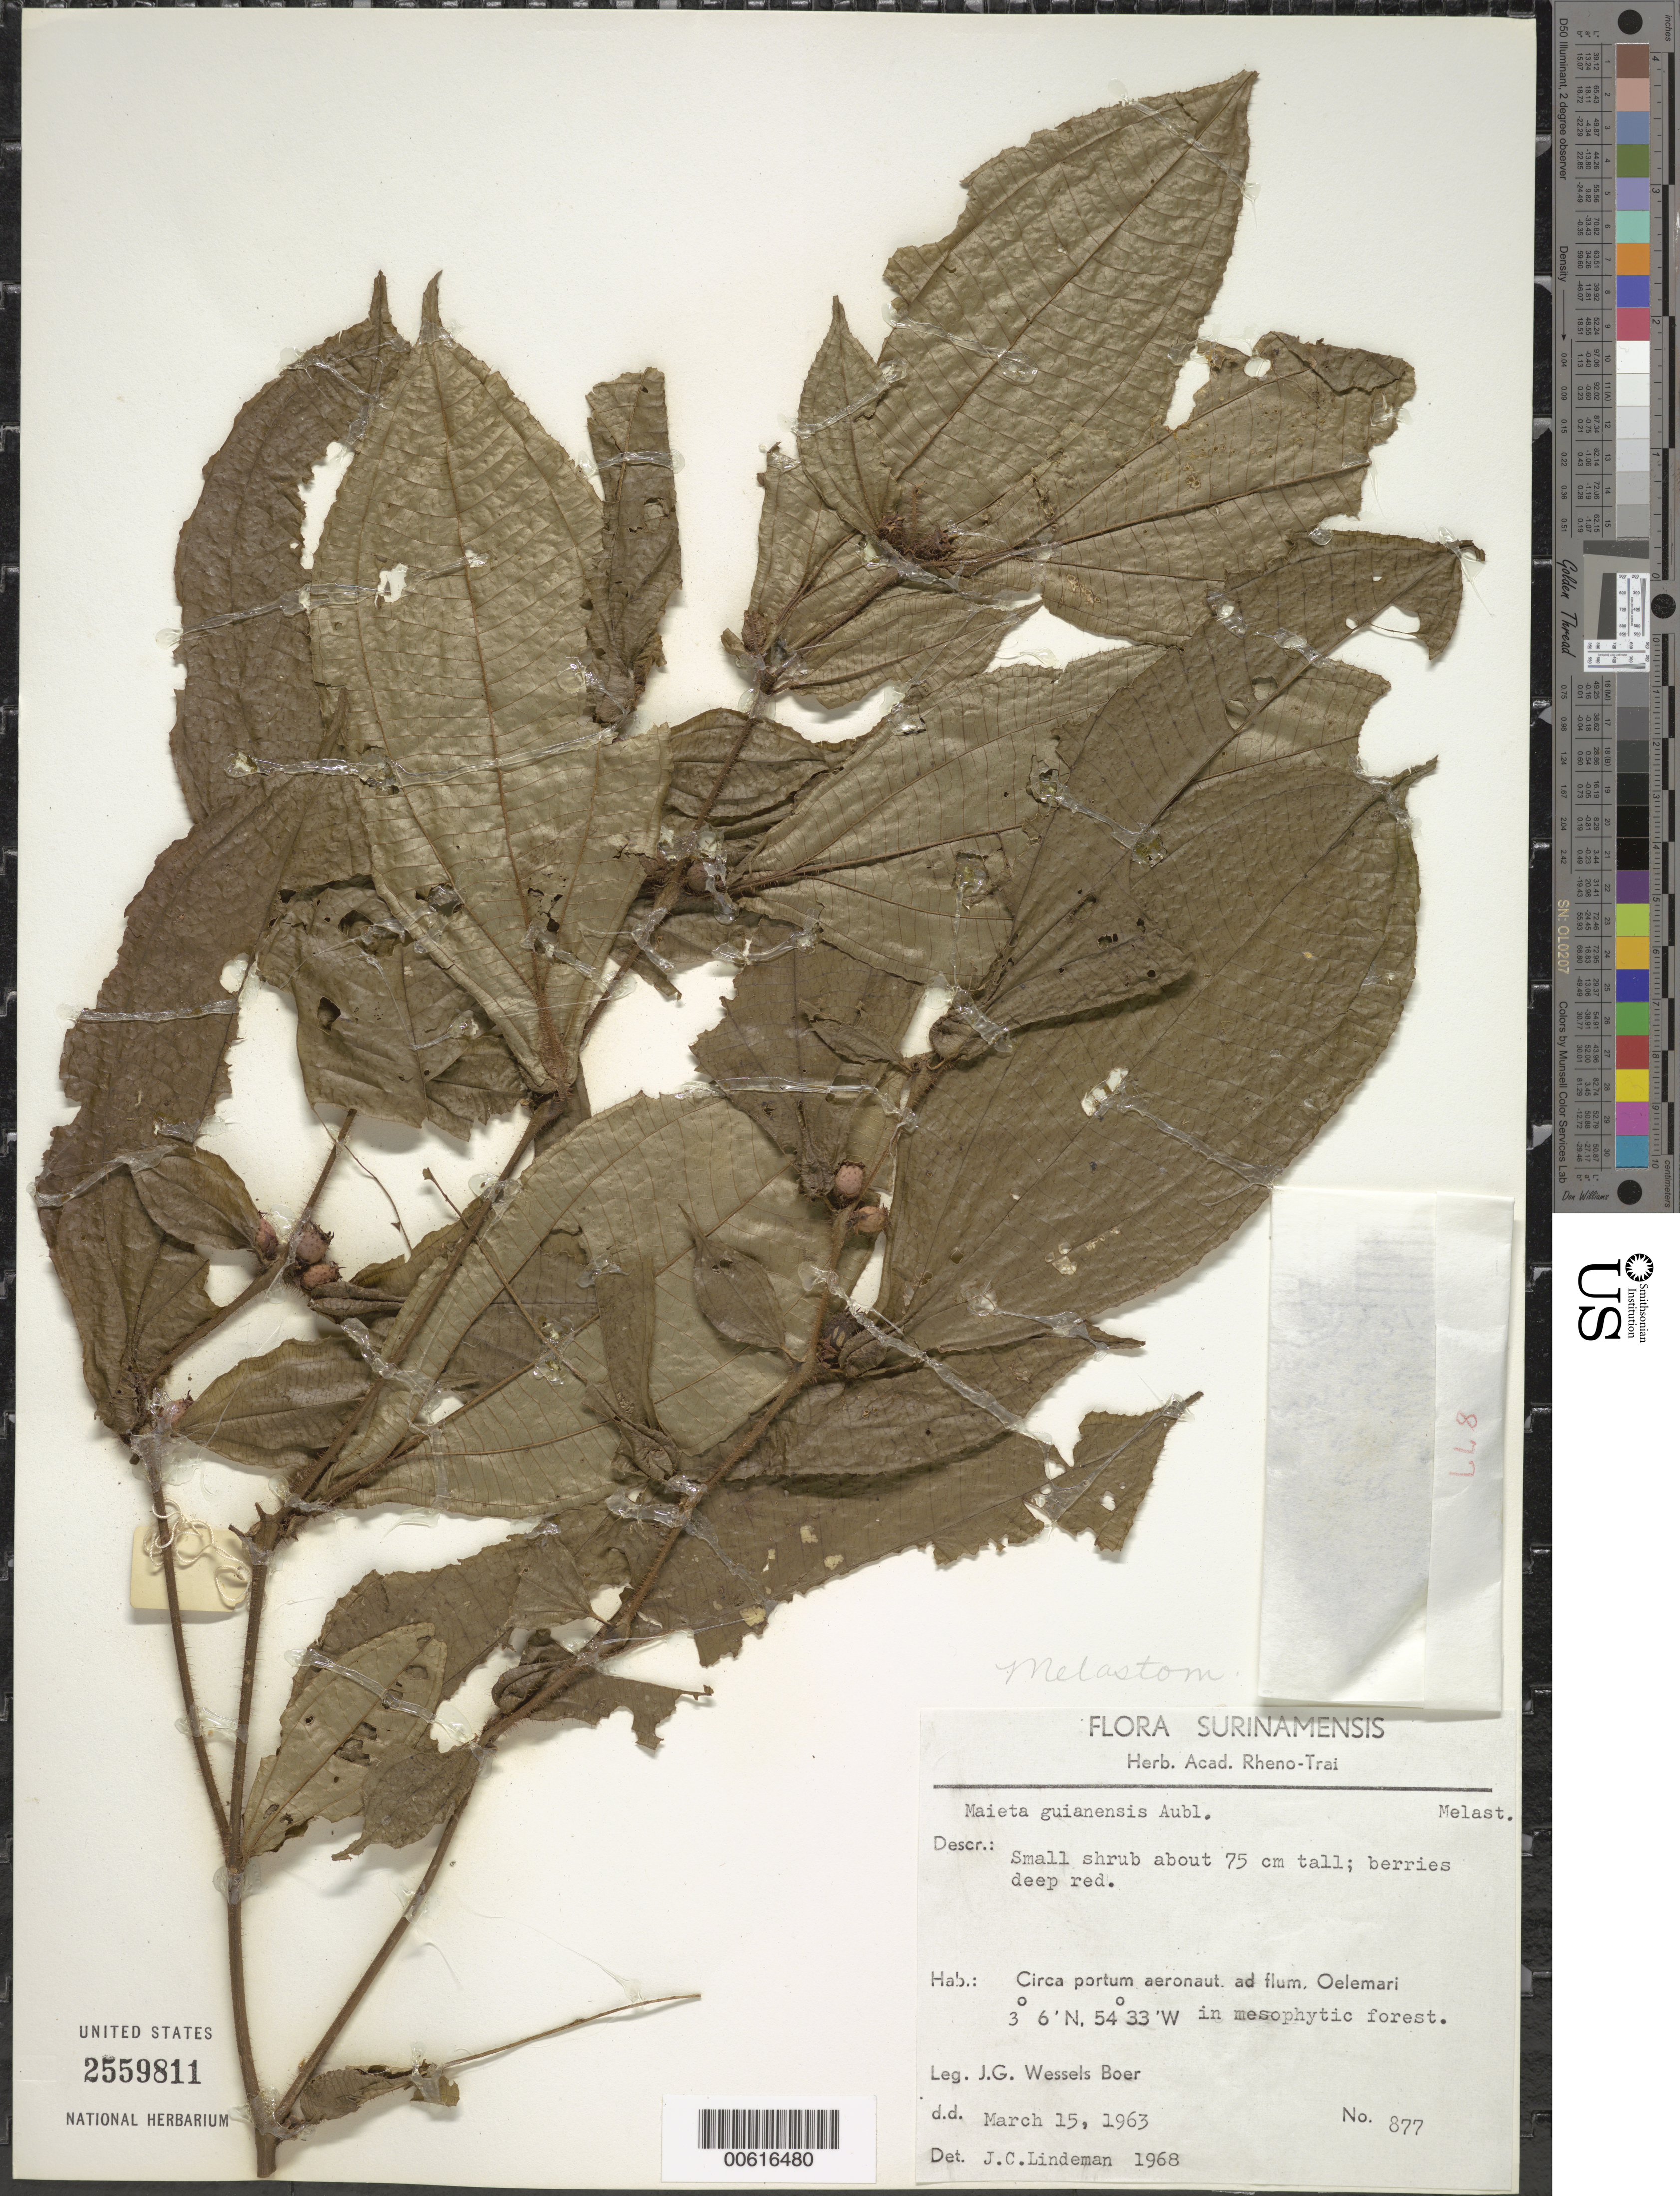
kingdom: Plantae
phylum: Tracheophyta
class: Magnoliopsida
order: Myrtales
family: Melastomataceae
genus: Maieta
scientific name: Maieta guianensis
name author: Aubl.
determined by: Lindeman, J. C.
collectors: J. G. Wessels Boer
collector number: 877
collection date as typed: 15-Mar-63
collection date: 1963-03-15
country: Suriname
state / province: Sipaliwini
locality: Oelemari R.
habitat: Mesophytic forest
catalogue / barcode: US 2559811